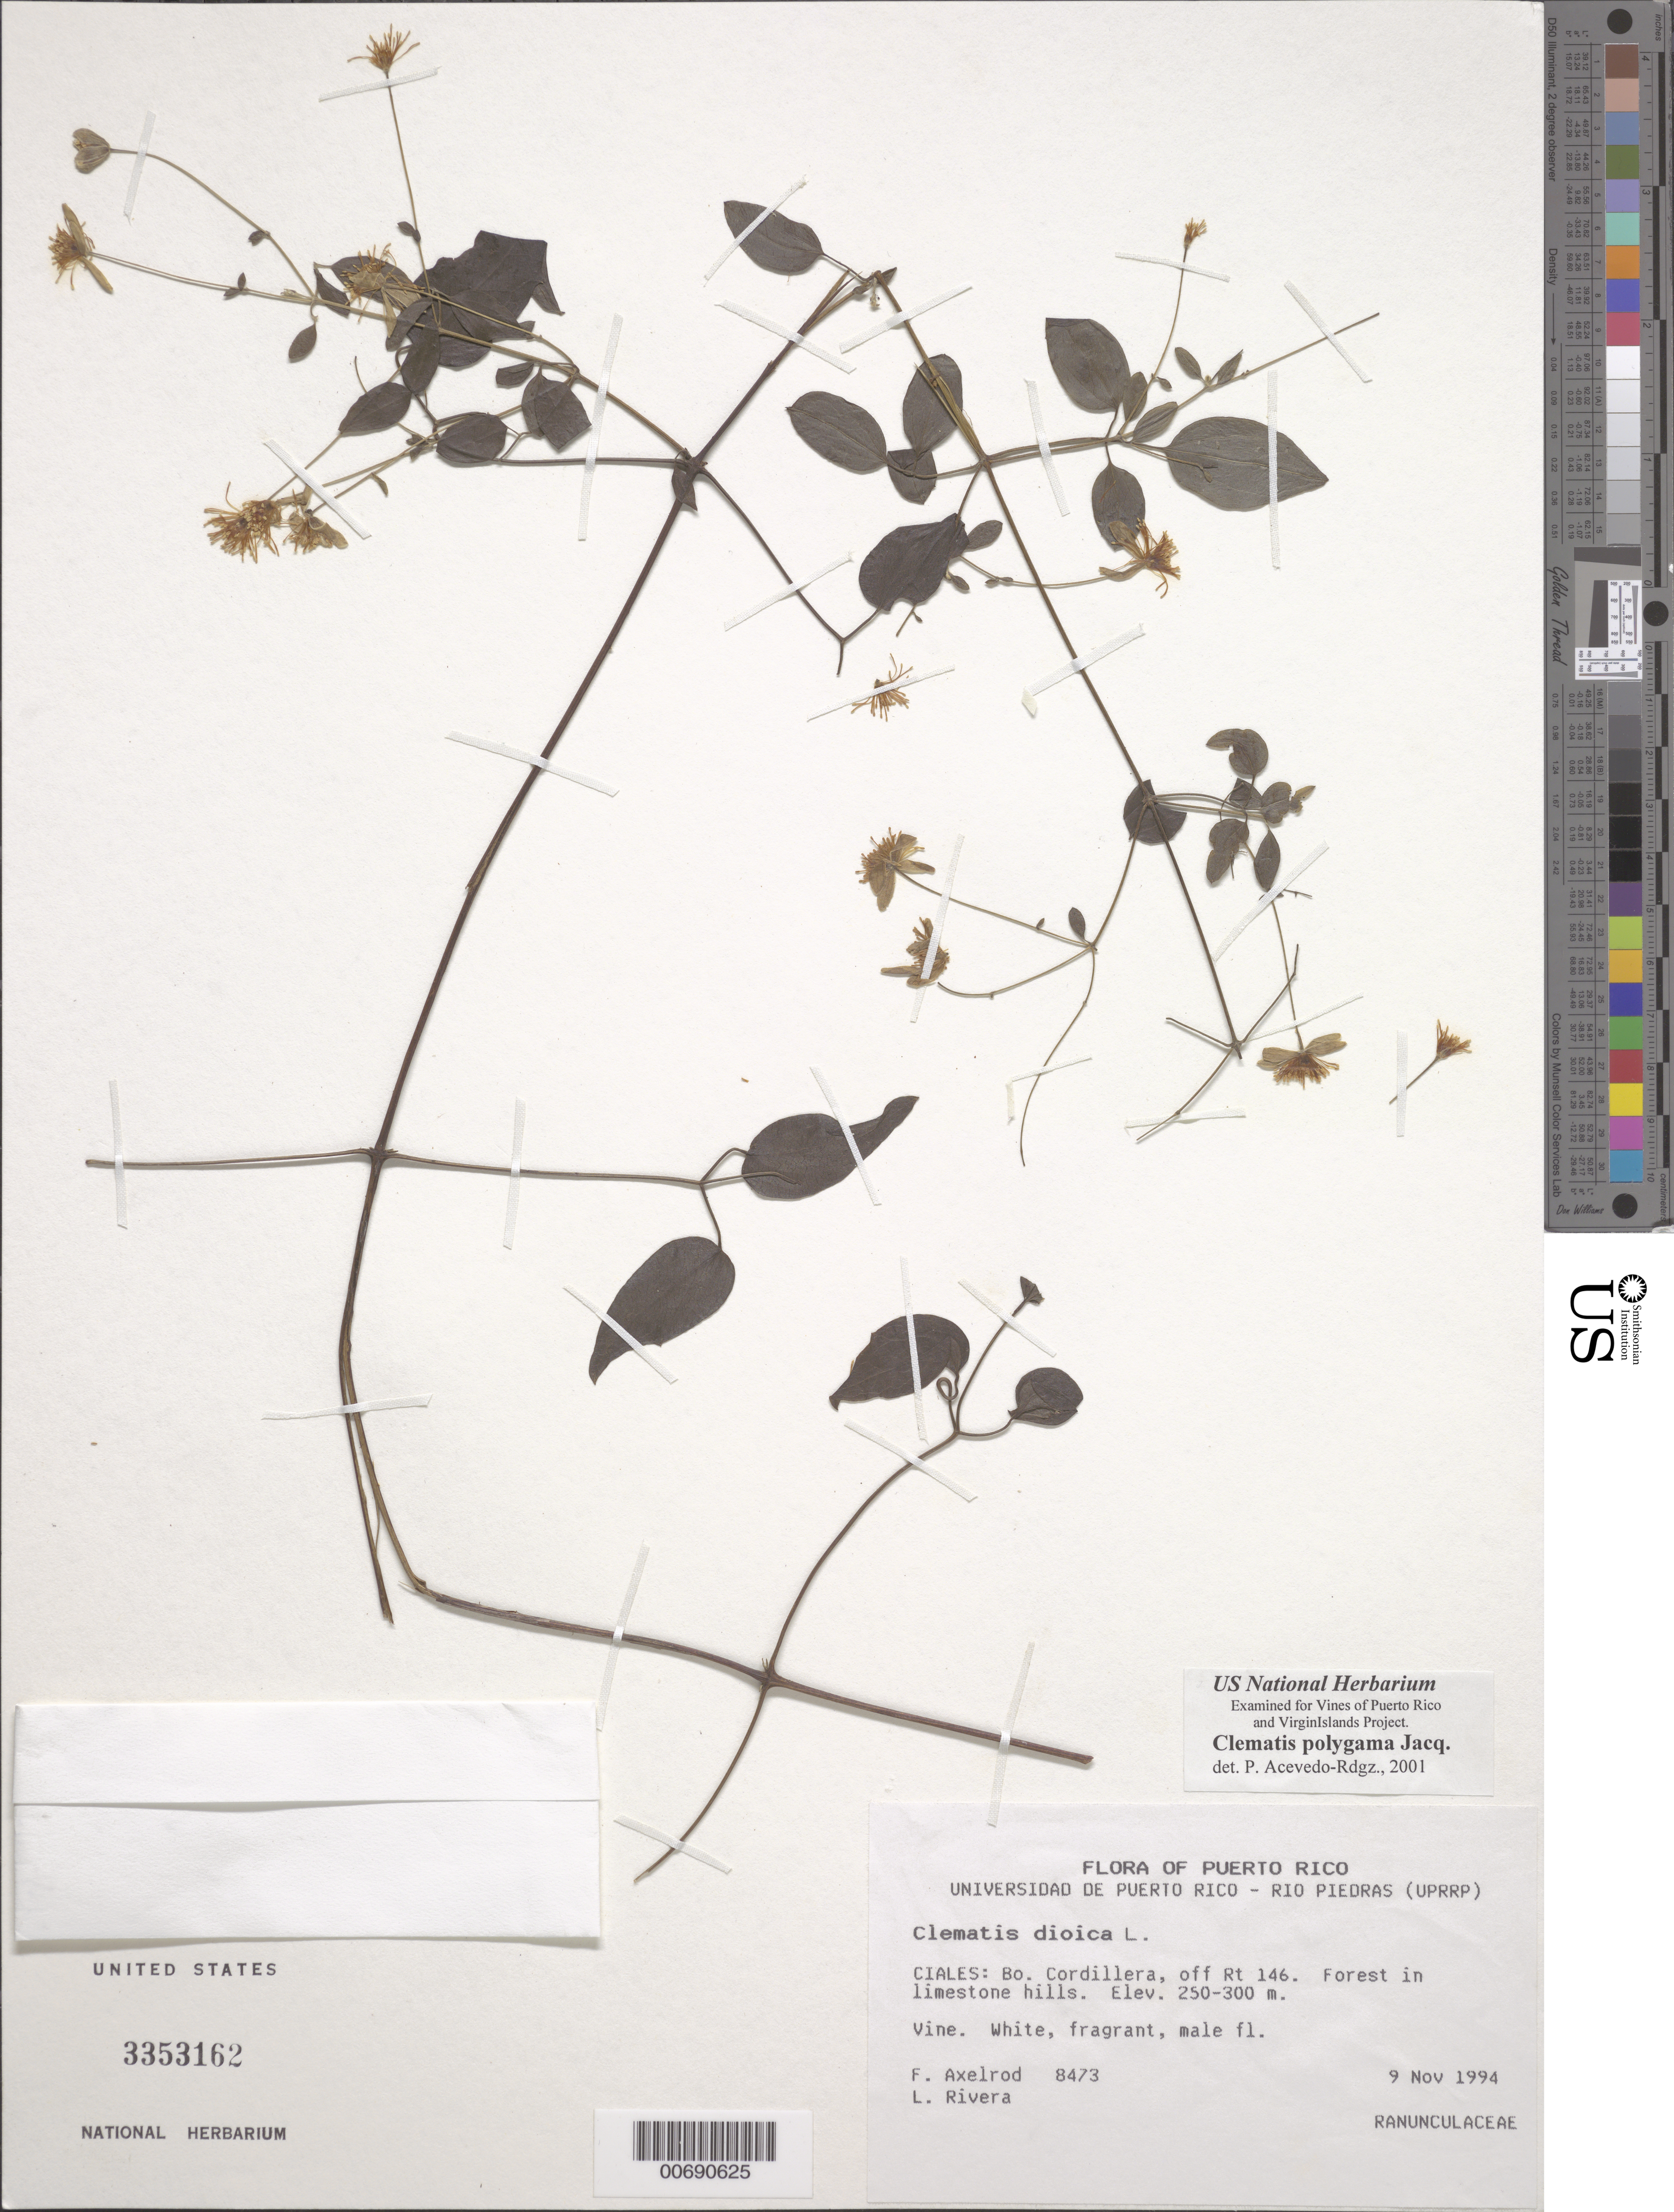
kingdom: Plantae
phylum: Tracheophyta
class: Magnoliopsida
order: Ranunculales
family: Ranunculaceae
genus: Clematis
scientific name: Clematis polygama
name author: Jacq.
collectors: F. S. Axelrod & L. Rivera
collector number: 8473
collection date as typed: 09 Nov 1994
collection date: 1994-11-09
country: Puerto Rico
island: Greater Antilles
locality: Ciales: Bo. Cordillera, off Rt. 146.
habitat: Forest in limestone hills.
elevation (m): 250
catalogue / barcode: US 3353162